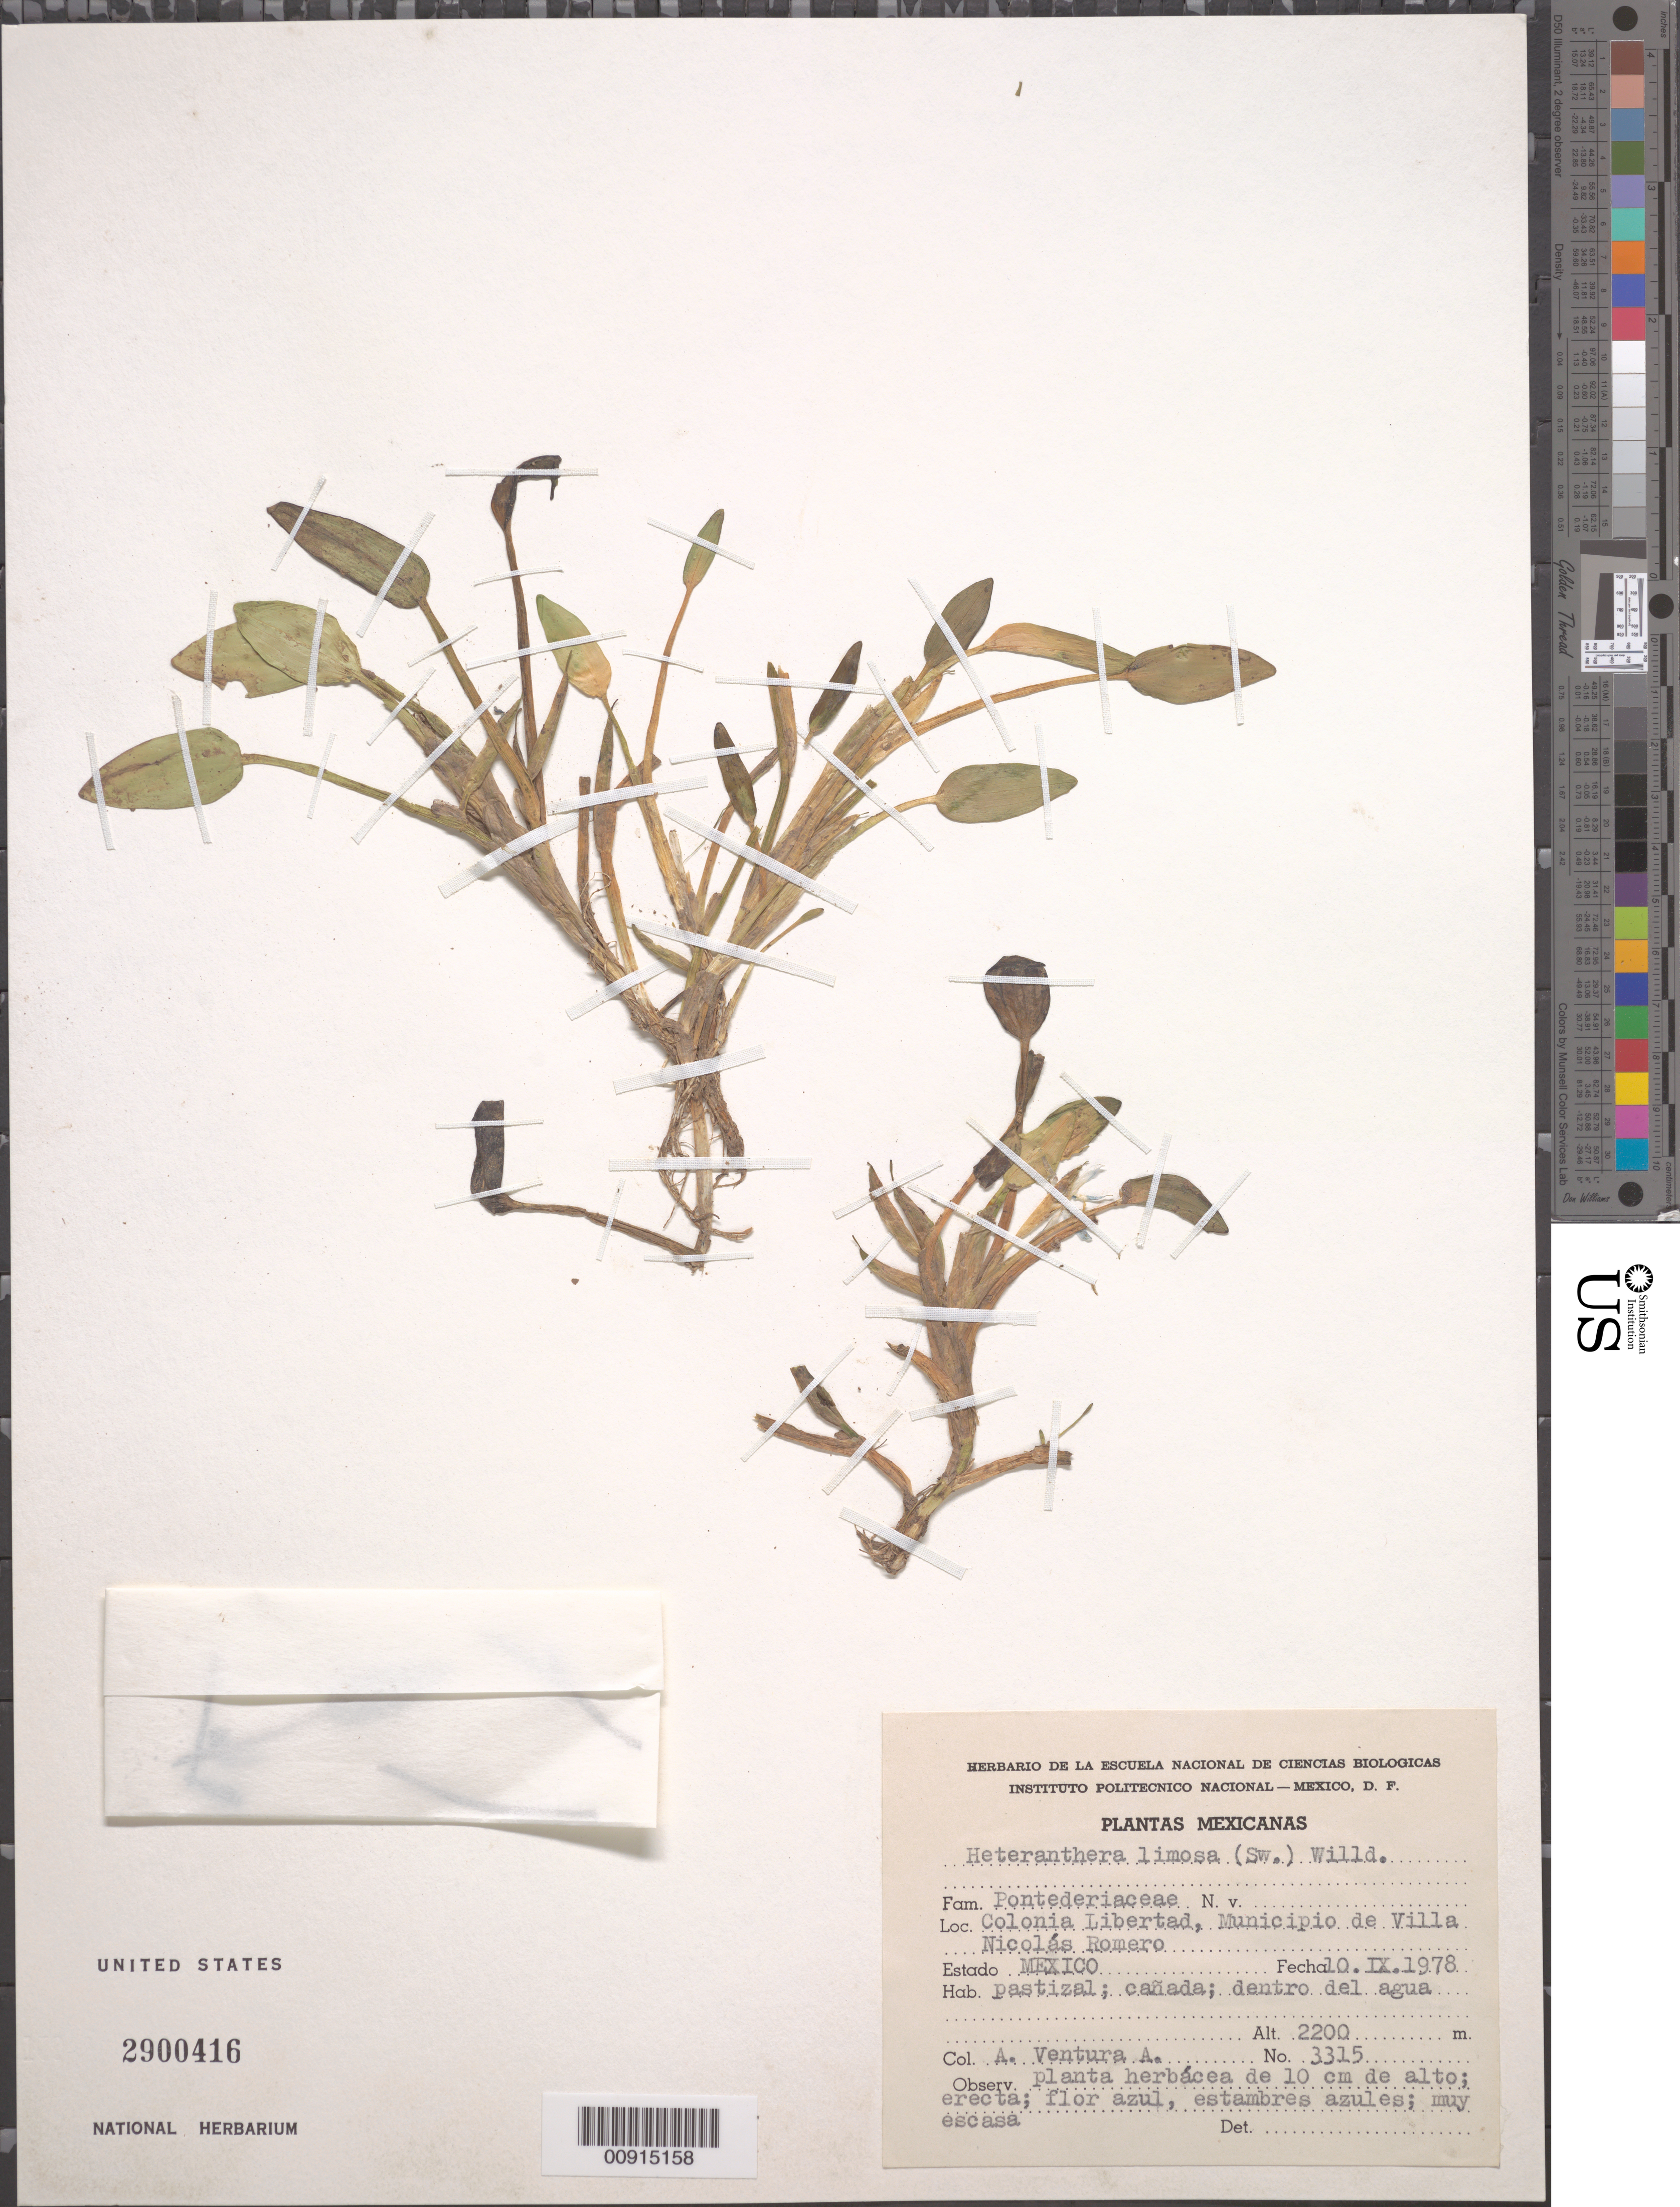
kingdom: Plantae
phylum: Tracheophyta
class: Liliopsida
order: Commelinales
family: Pontederiaceae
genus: Heteranthera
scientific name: Heteranthera limosa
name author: (Sw.) Willd.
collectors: A. Ventura A.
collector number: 3315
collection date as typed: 10 Oct 1978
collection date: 1978-10-10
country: Mexico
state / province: México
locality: Colonia Libertad, Municipio de Villa Nicolás Romero, Estado de México.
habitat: Pastizal; cañada; dentro del agua.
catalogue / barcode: US 2900416